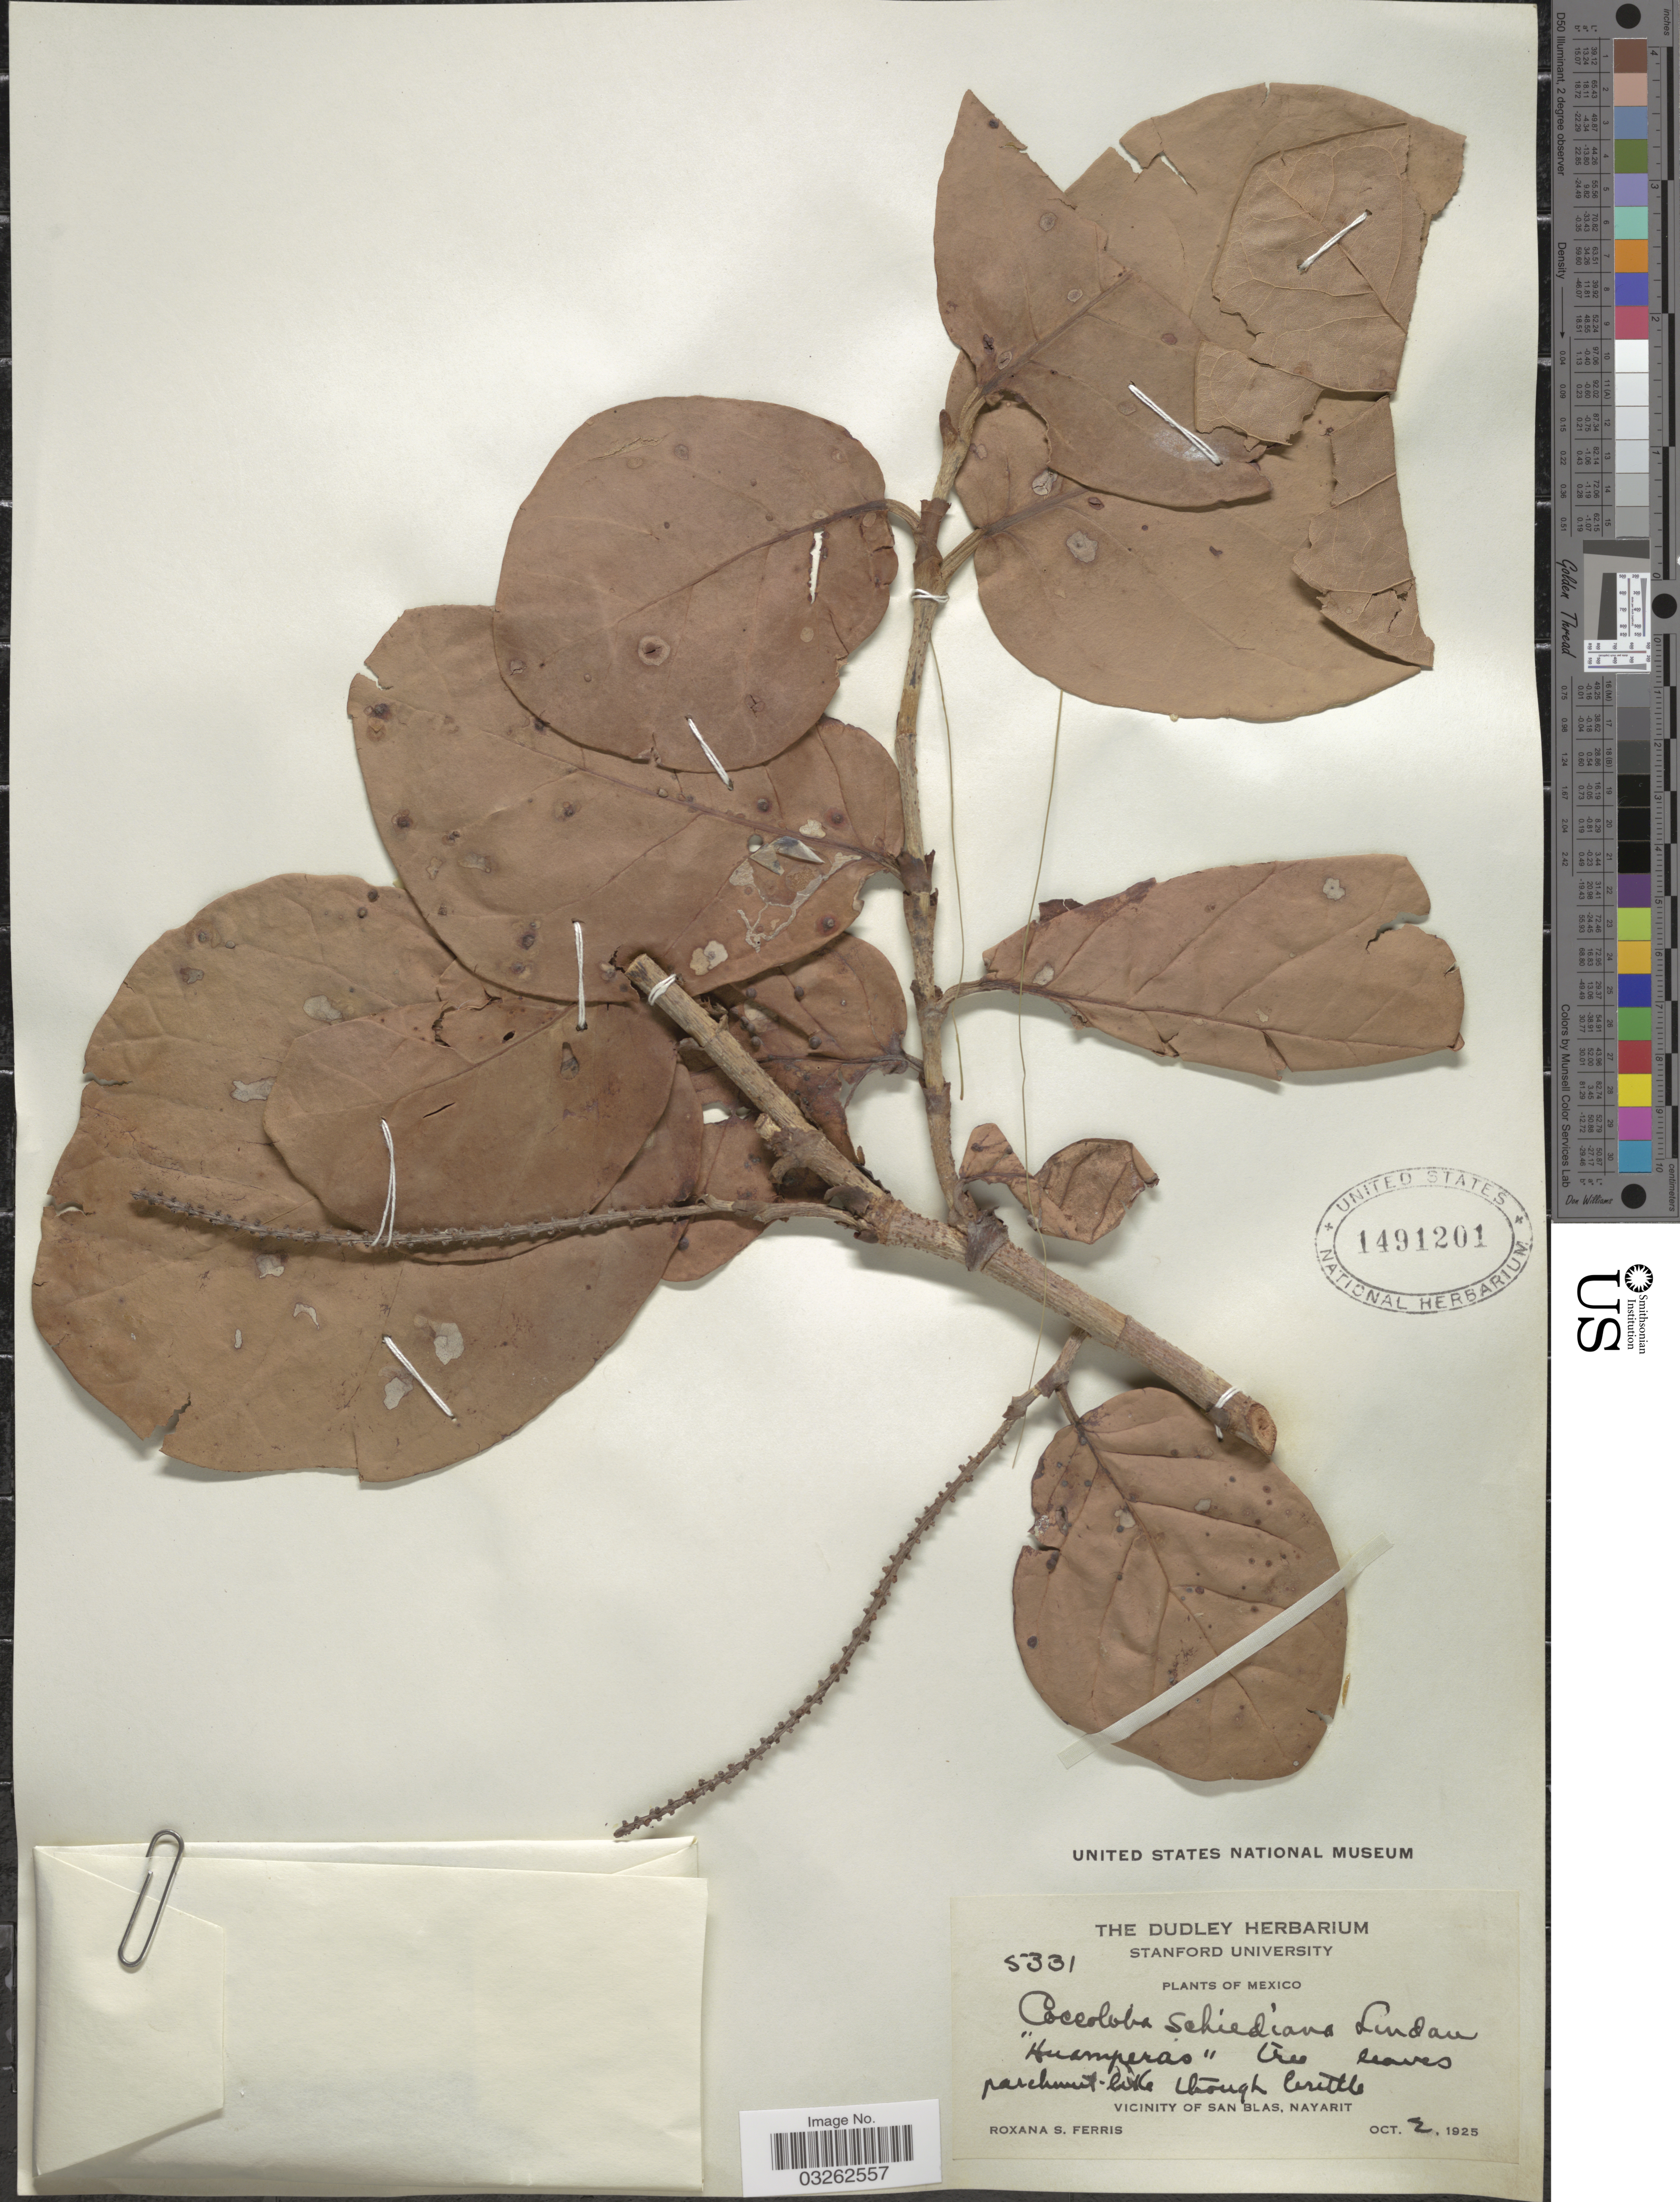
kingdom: Plantae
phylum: Tracheophyta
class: Magnoliopsida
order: Caryophyllales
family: Polygonaceae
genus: Coccoloba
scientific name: Coccoloba barbadensis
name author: Jacq.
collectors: R. S. Ferris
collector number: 5331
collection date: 1925-10-02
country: Mexico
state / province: Nayarit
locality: Vicinity of San Blas.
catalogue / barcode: US 1491201